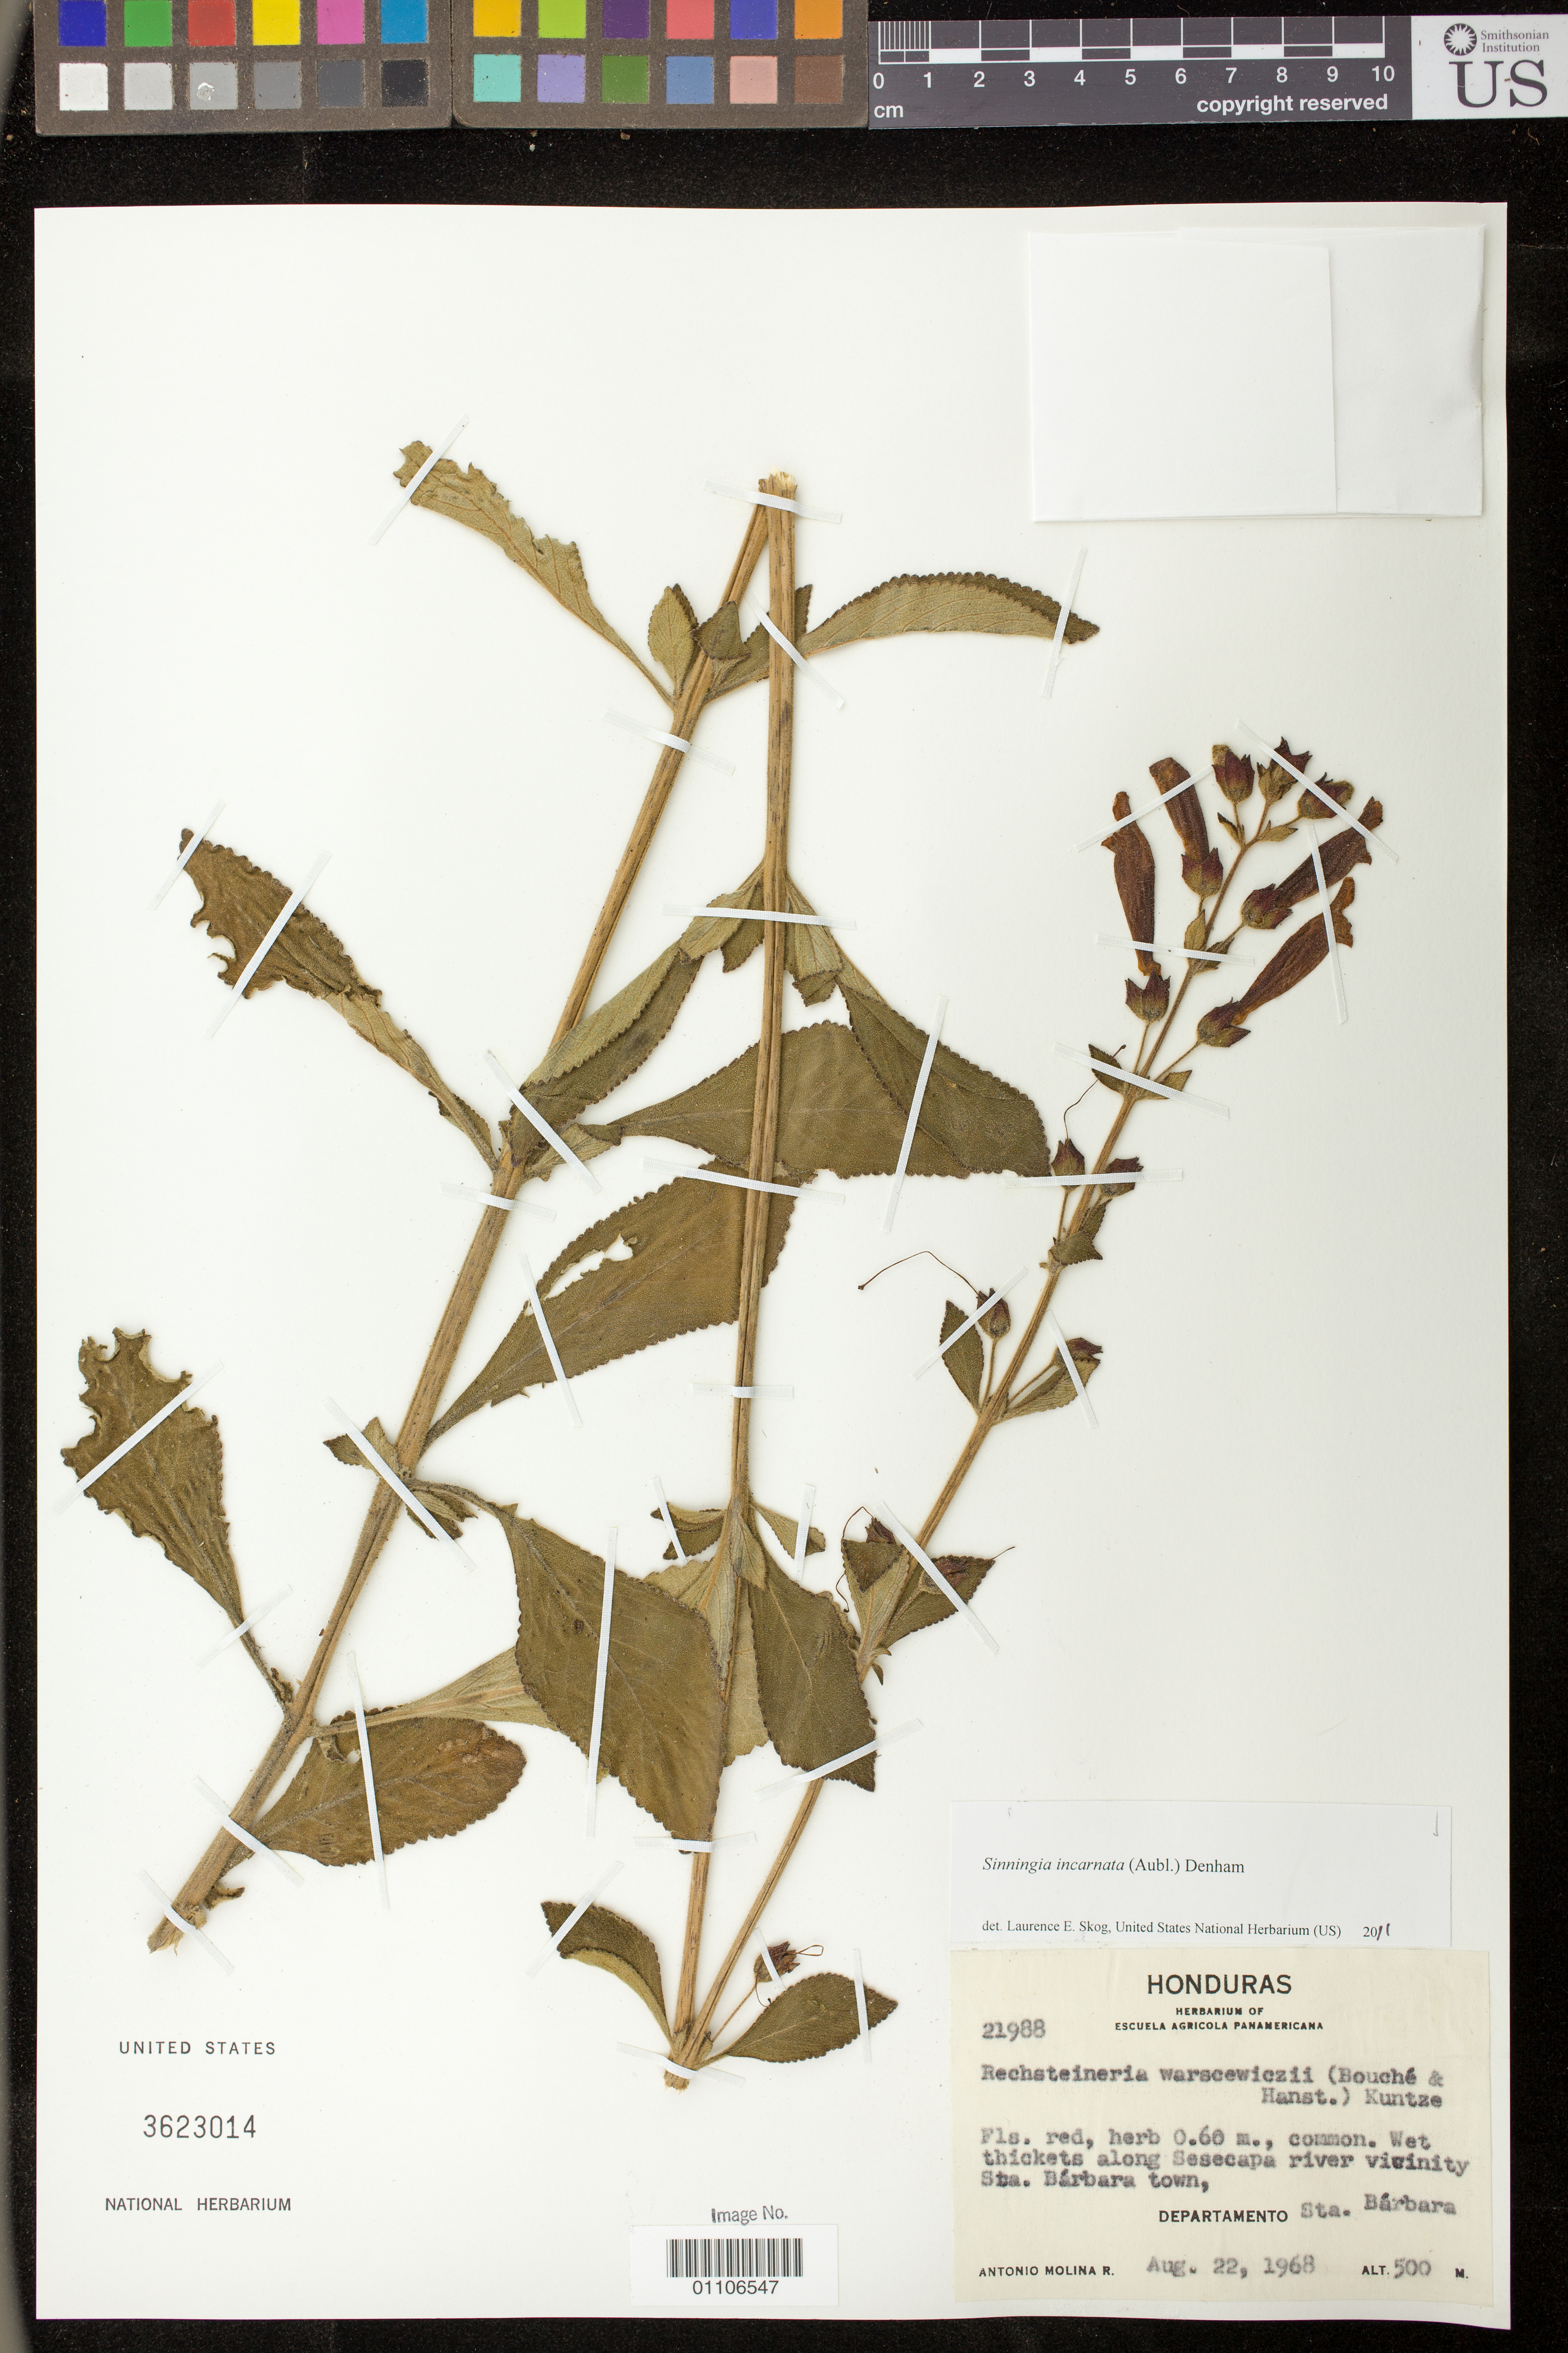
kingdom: Plantae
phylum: Tracheophyta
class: Magnoliopsida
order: Lamiales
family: Gesneriaceae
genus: Sinningia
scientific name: Sinningia incarnata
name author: (Aubl.) D.L. Denham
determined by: Skog, Laurence E.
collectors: A. Molina R.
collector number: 21988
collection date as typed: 22 Aug 1968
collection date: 1968-08-22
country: Honduras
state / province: Santa Bárbara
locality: Along Sesecapa river vicinity Sta. Bárbara town, Departamento Sta. Bárbara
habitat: Wet thickets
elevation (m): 500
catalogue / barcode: US 3623014